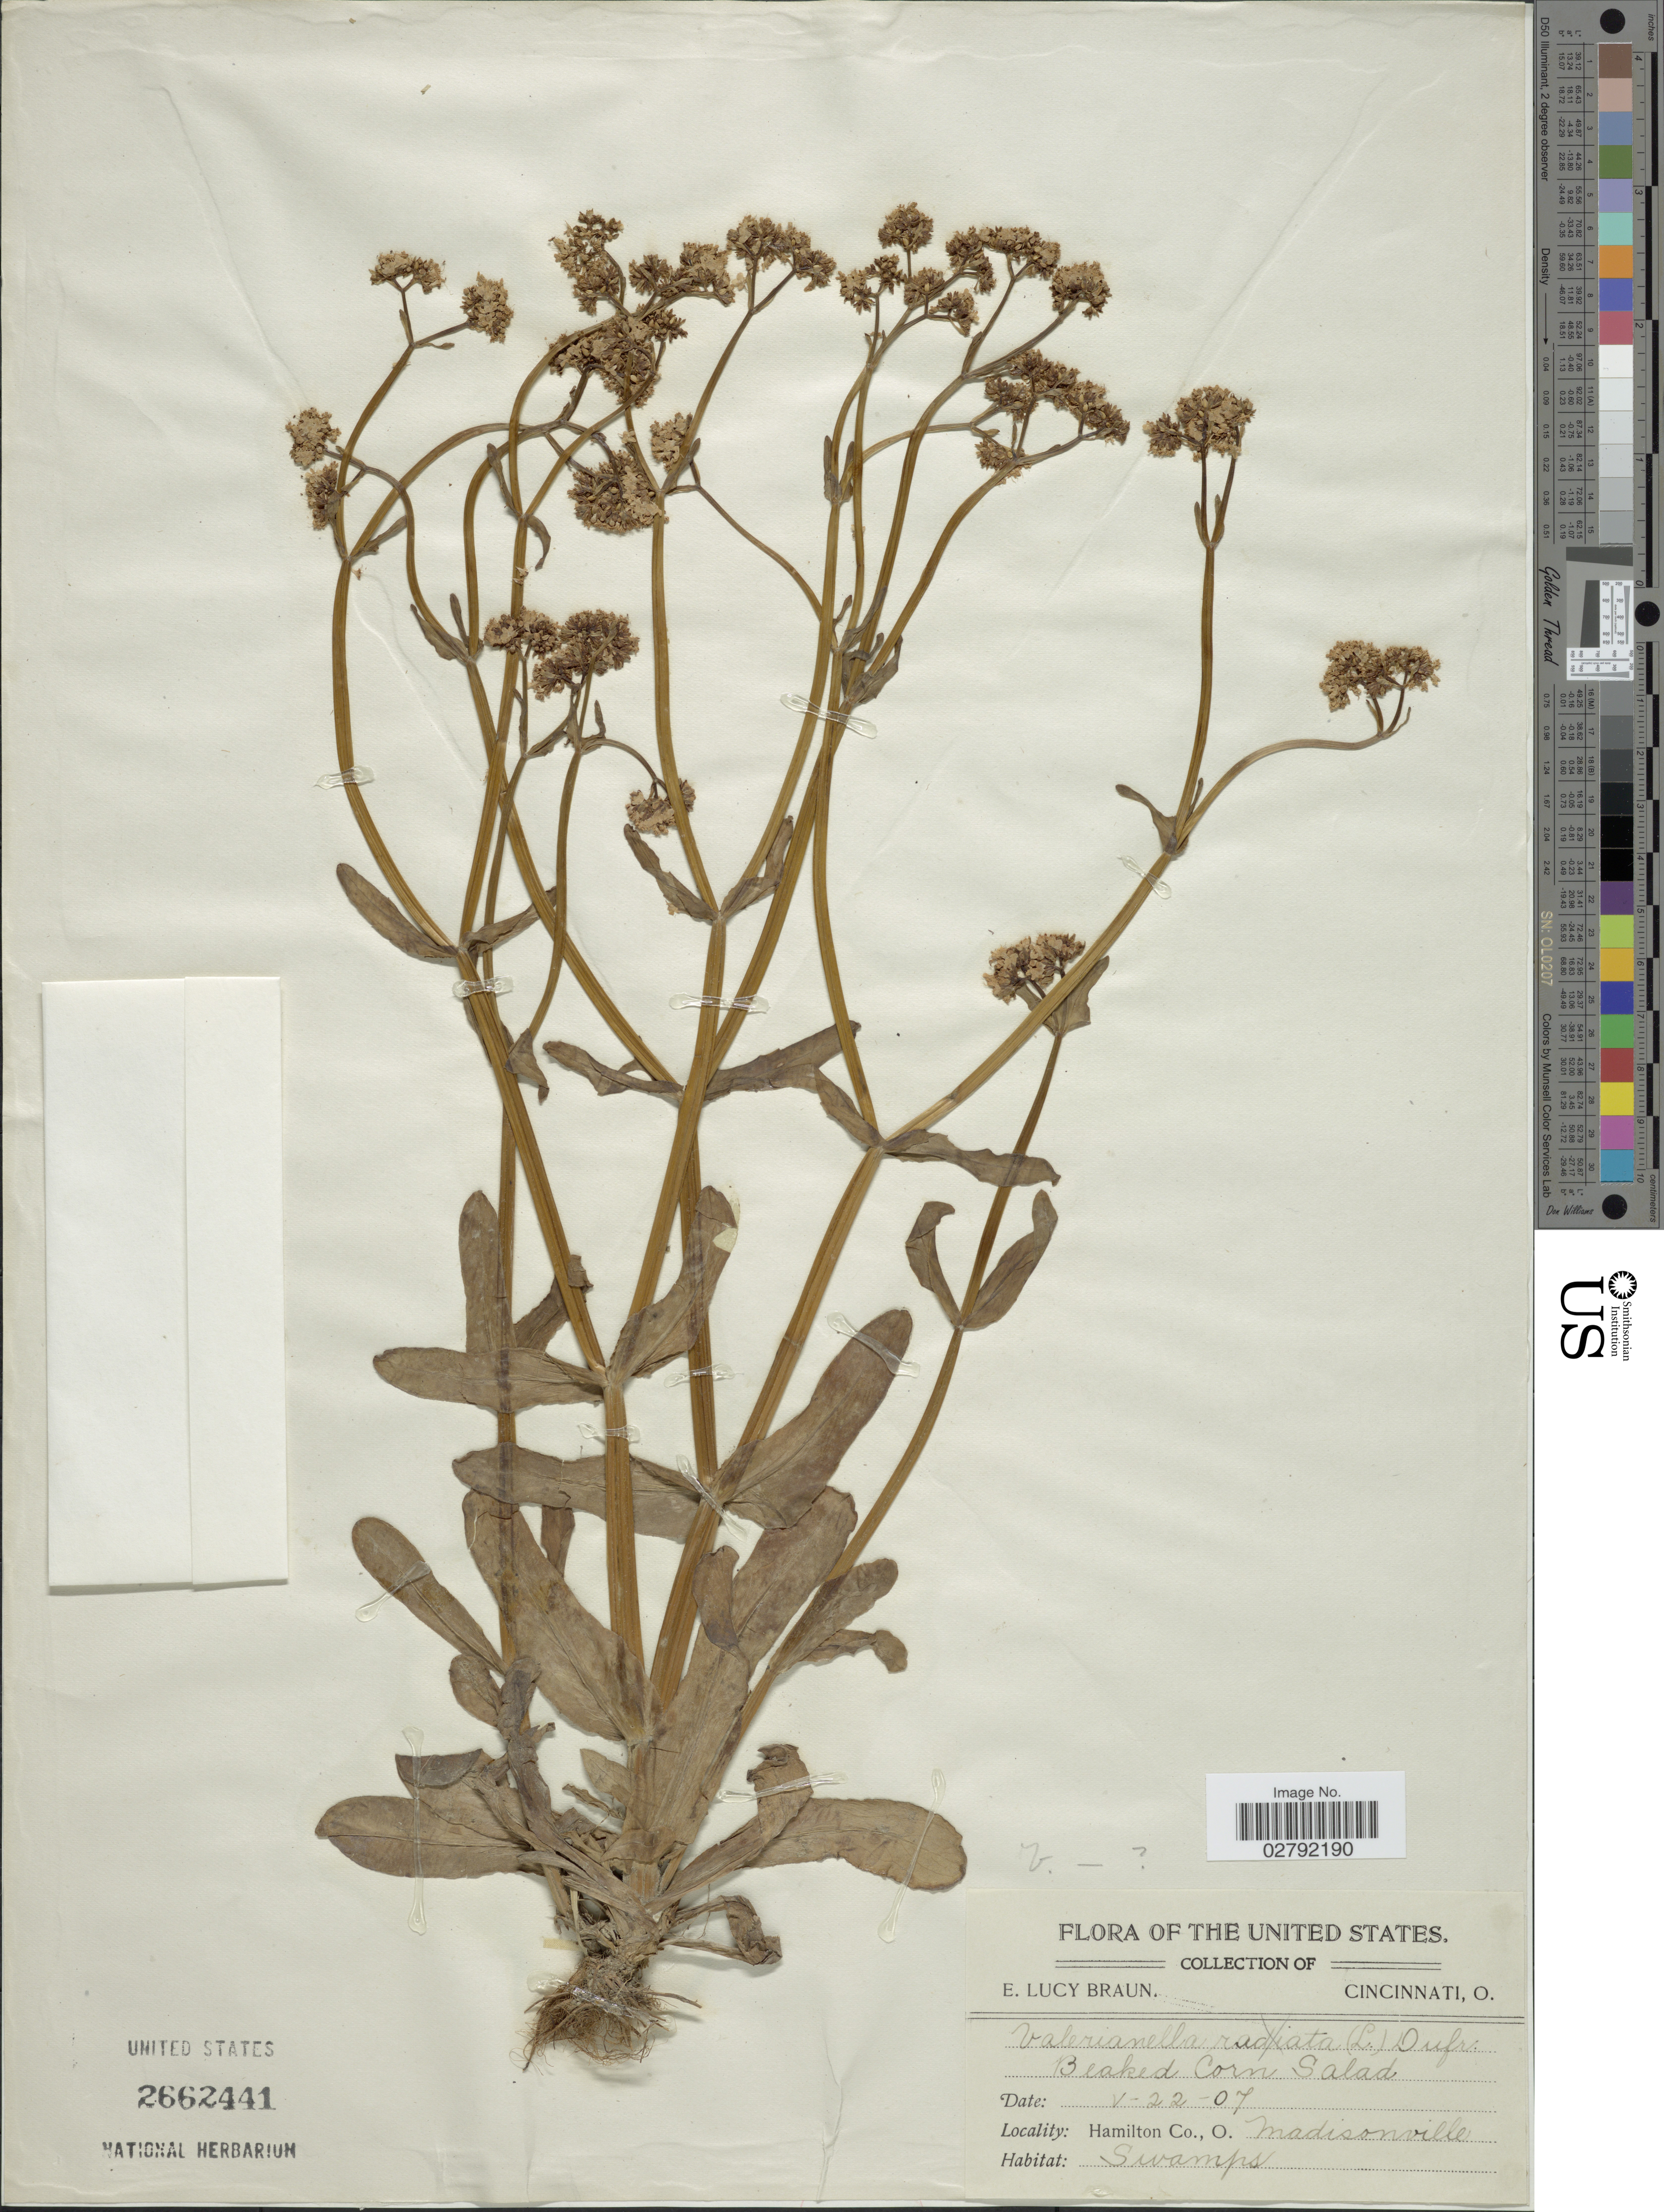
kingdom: Plantae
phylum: Tracheophyta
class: Magnoliopsida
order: Dipsacales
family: Caprifoliaceae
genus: Valerianella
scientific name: Valerianella sp.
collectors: E. L. Braun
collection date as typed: Transcribed d/m/y: 22/5/7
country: United States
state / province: Ohio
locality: Hamilton Co. Madisonville.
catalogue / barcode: US 2662441